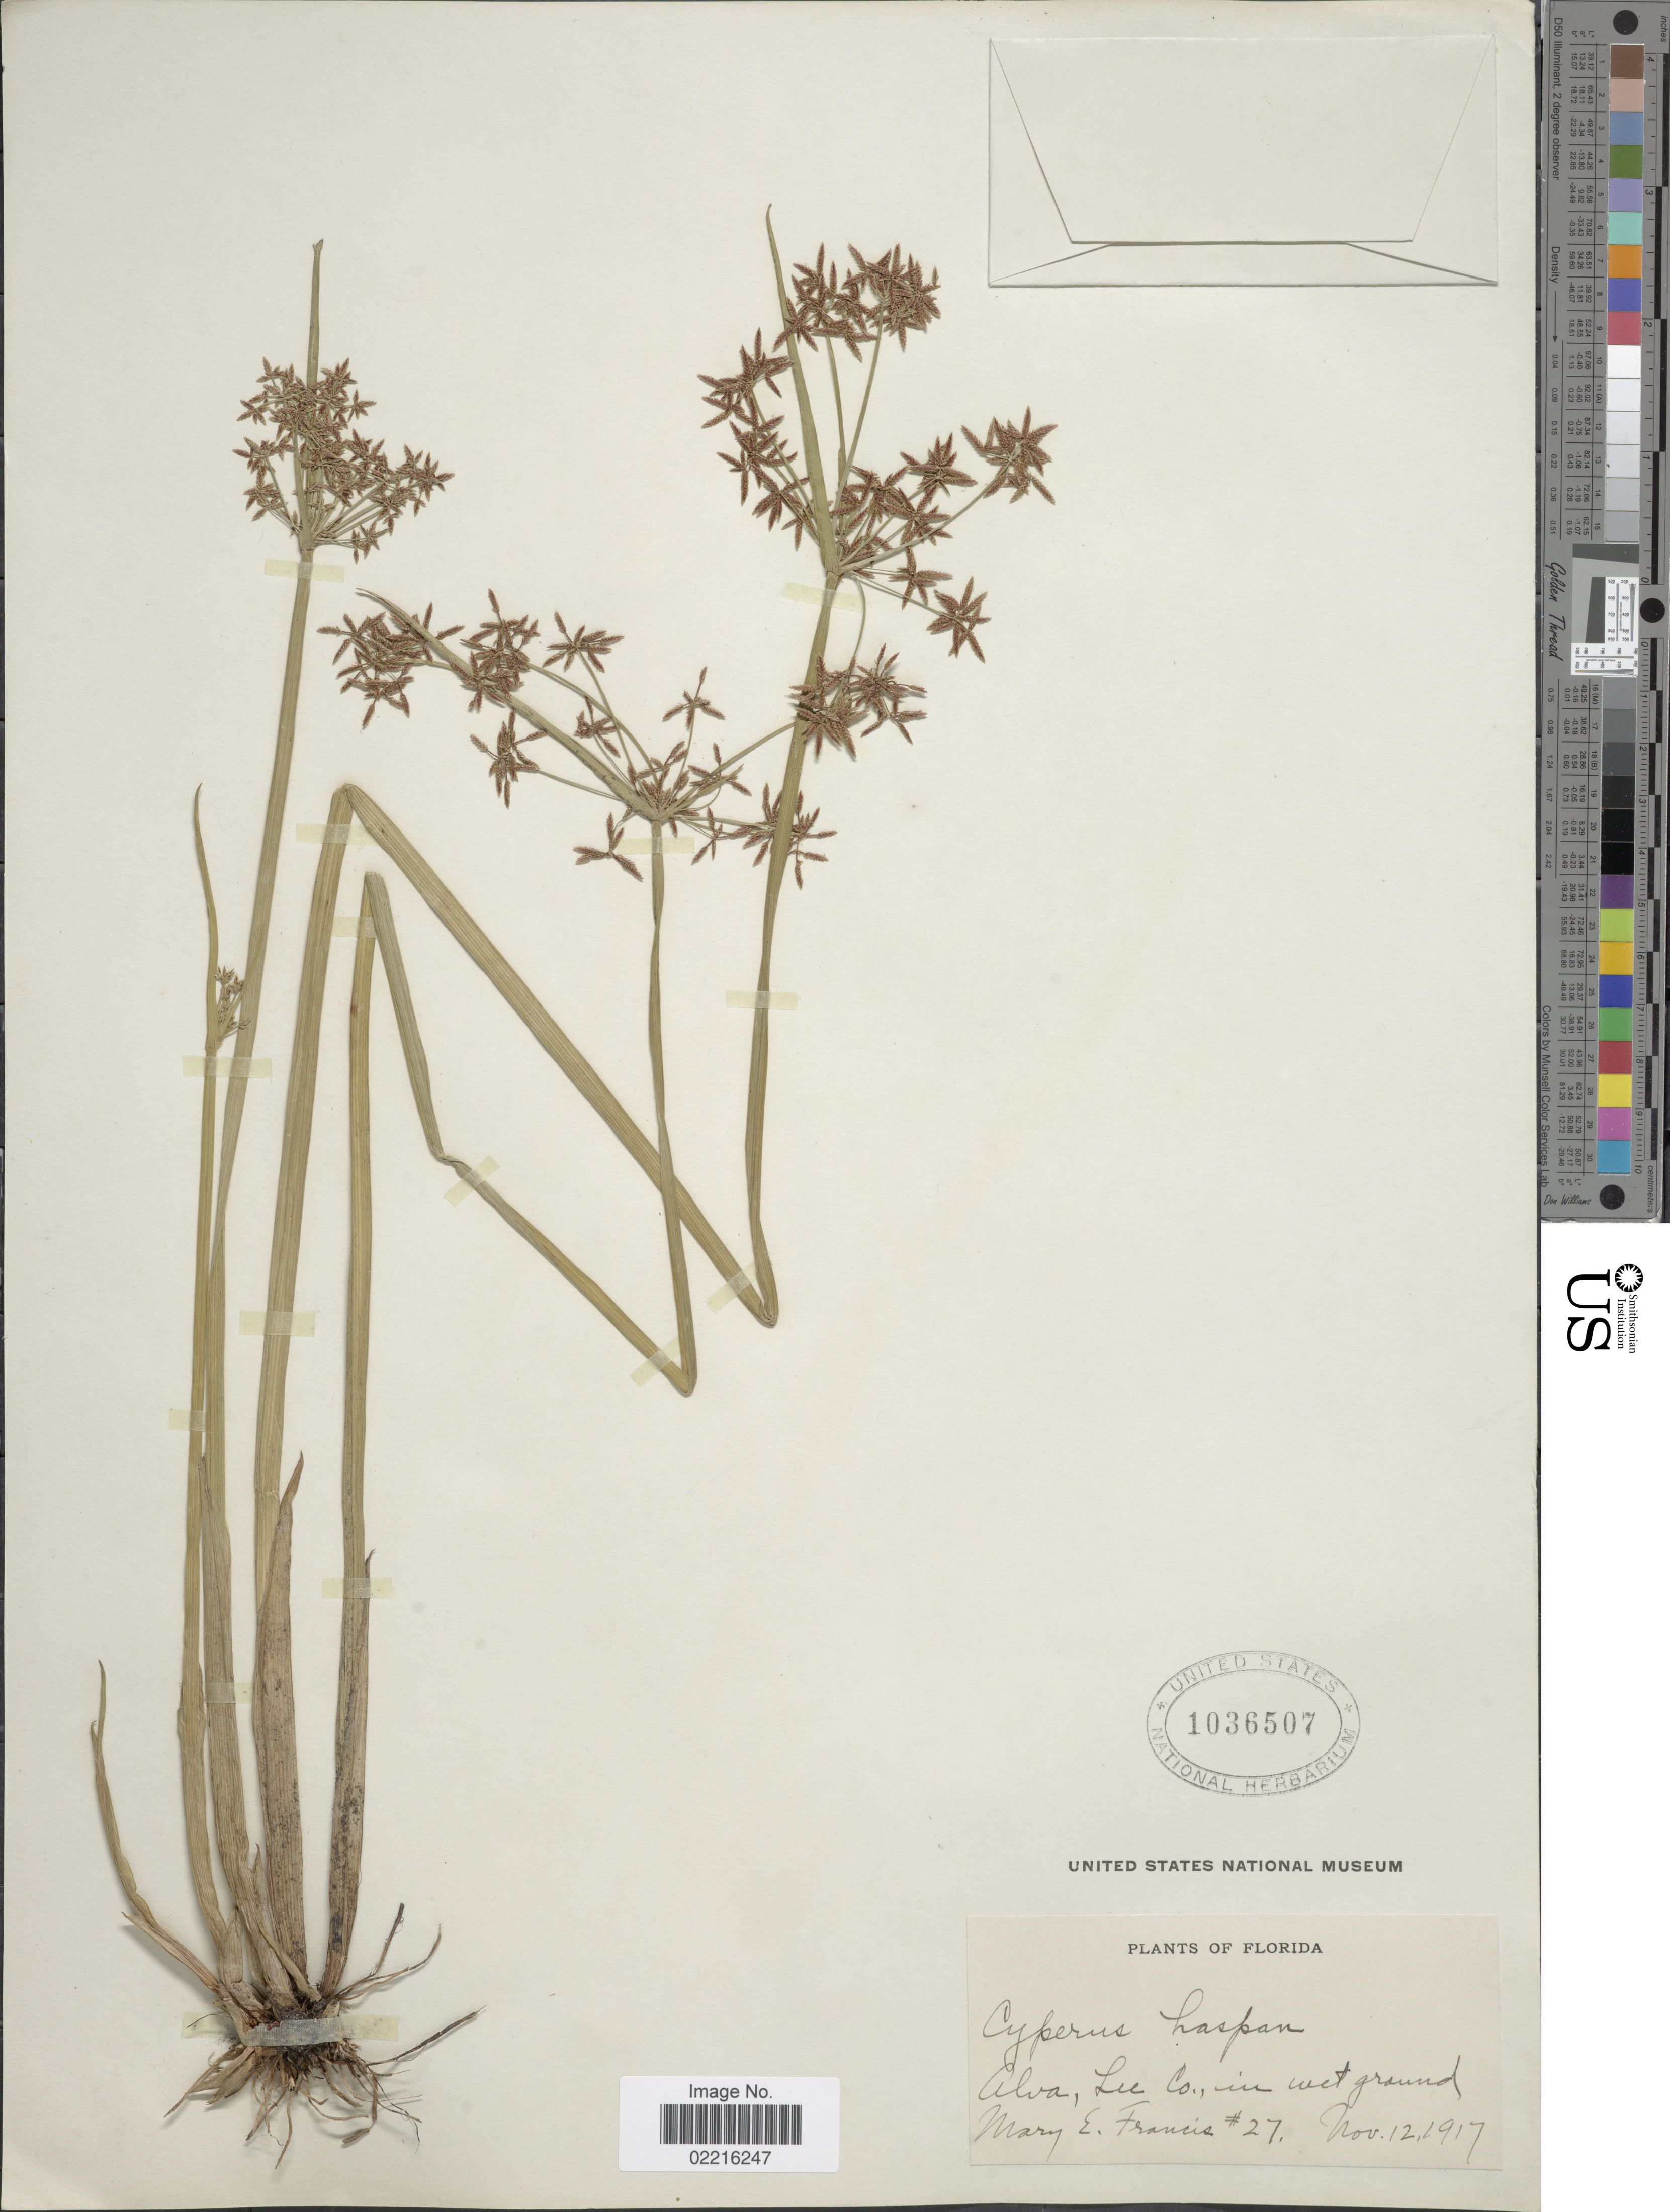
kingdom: Plantae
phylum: Tracheophyta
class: Liliopsida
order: Poales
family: Cyperaceae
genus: Cyperus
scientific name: Cyperus haspan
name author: L.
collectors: M. E. Francis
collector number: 27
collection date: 1917-11-12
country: United States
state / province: Florida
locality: Alva, Lee Co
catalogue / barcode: US 1036507